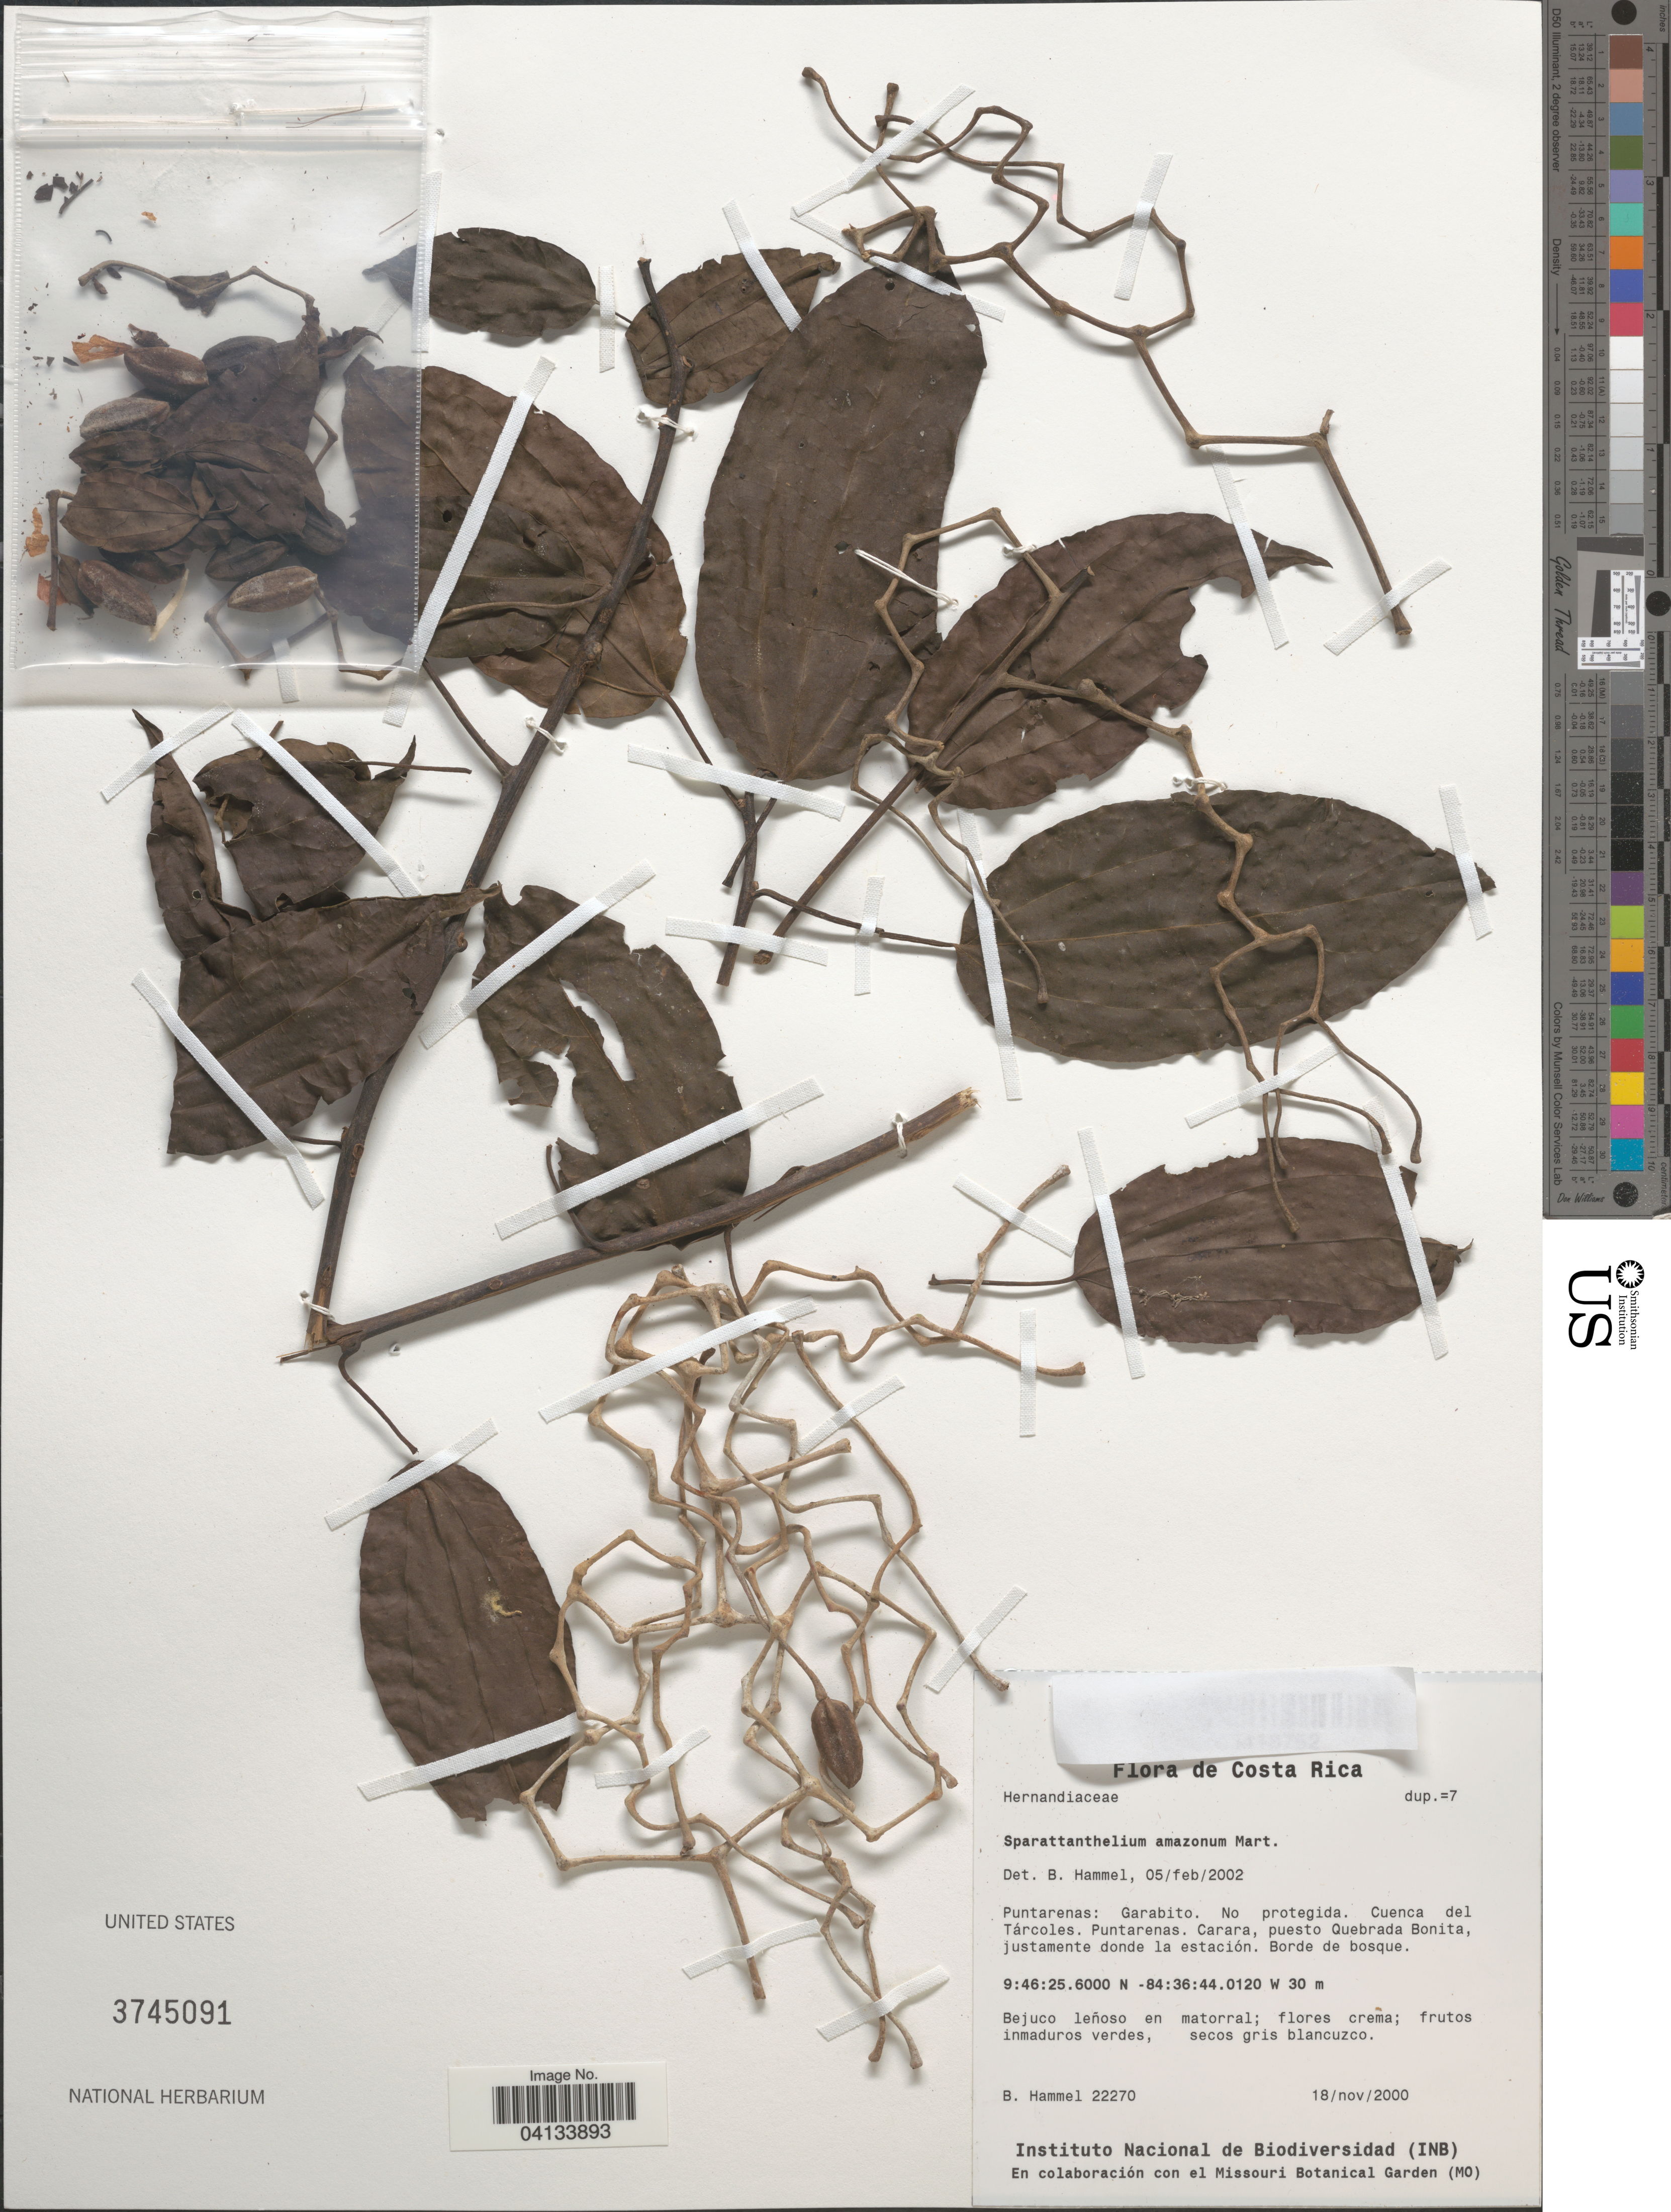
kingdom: Plantae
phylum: Tracheophyta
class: Magnoliopsida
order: Laurales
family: Hernandiaceae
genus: Sparattanthelium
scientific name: Sparattanthelium amazonum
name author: Mart.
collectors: B. Hammel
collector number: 22270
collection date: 2000-11-18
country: Costa Rica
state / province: Puntarenas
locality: Garabito. No protegida. Cuenca del Tárcoles. Puntarenas. Carara, puesto Quebrada Bonita, justamente donde la estación. Borde de bosque.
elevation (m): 30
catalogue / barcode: US 3745091